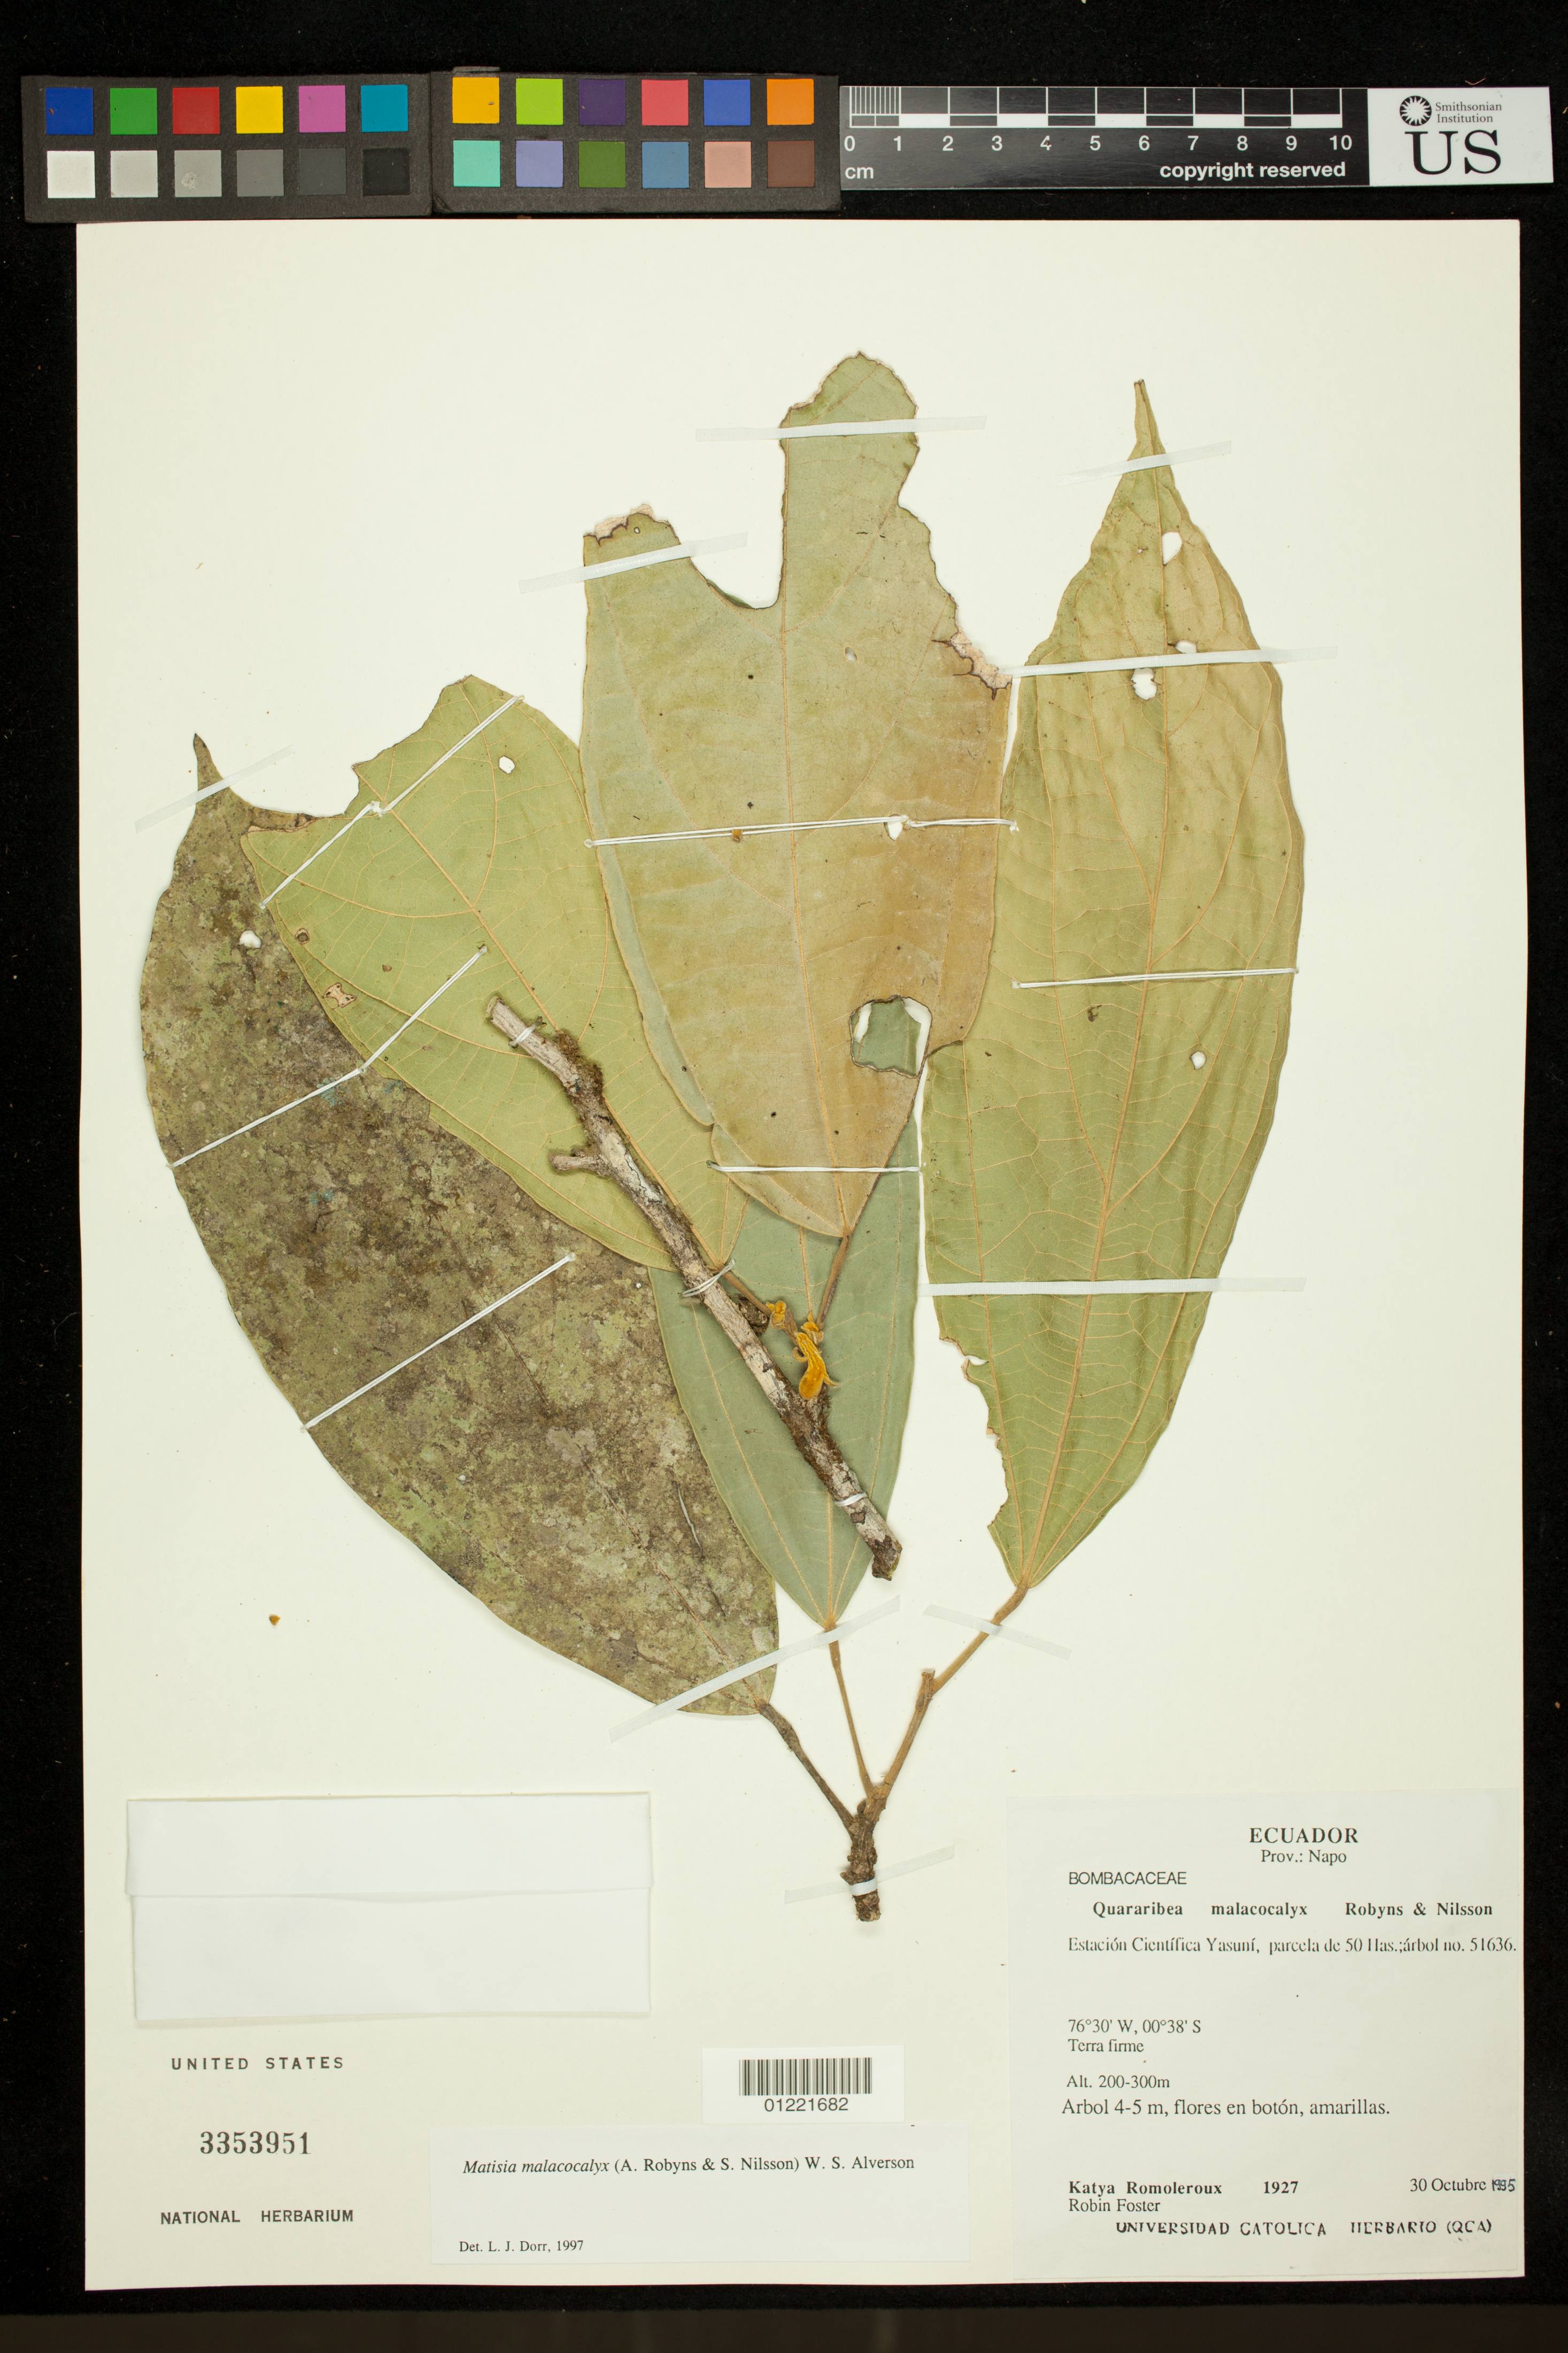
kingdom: Plantae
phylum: Tracheophyta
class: Magnoliopsida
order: Malvales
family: Malvaceae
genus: Matisia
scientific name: Matisia malacocalyx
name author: (A. Robyns & S. Nilsson) W.S. Alverson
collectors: K. Romoleroux & R. Foster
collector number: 1927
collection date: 1995-10-30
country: Ecuador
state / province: Napo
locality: Estacion Cientifica Yasuni, parcela de 50 Has.; árbol no. 51636.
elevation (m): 200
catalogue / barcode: US 3353951